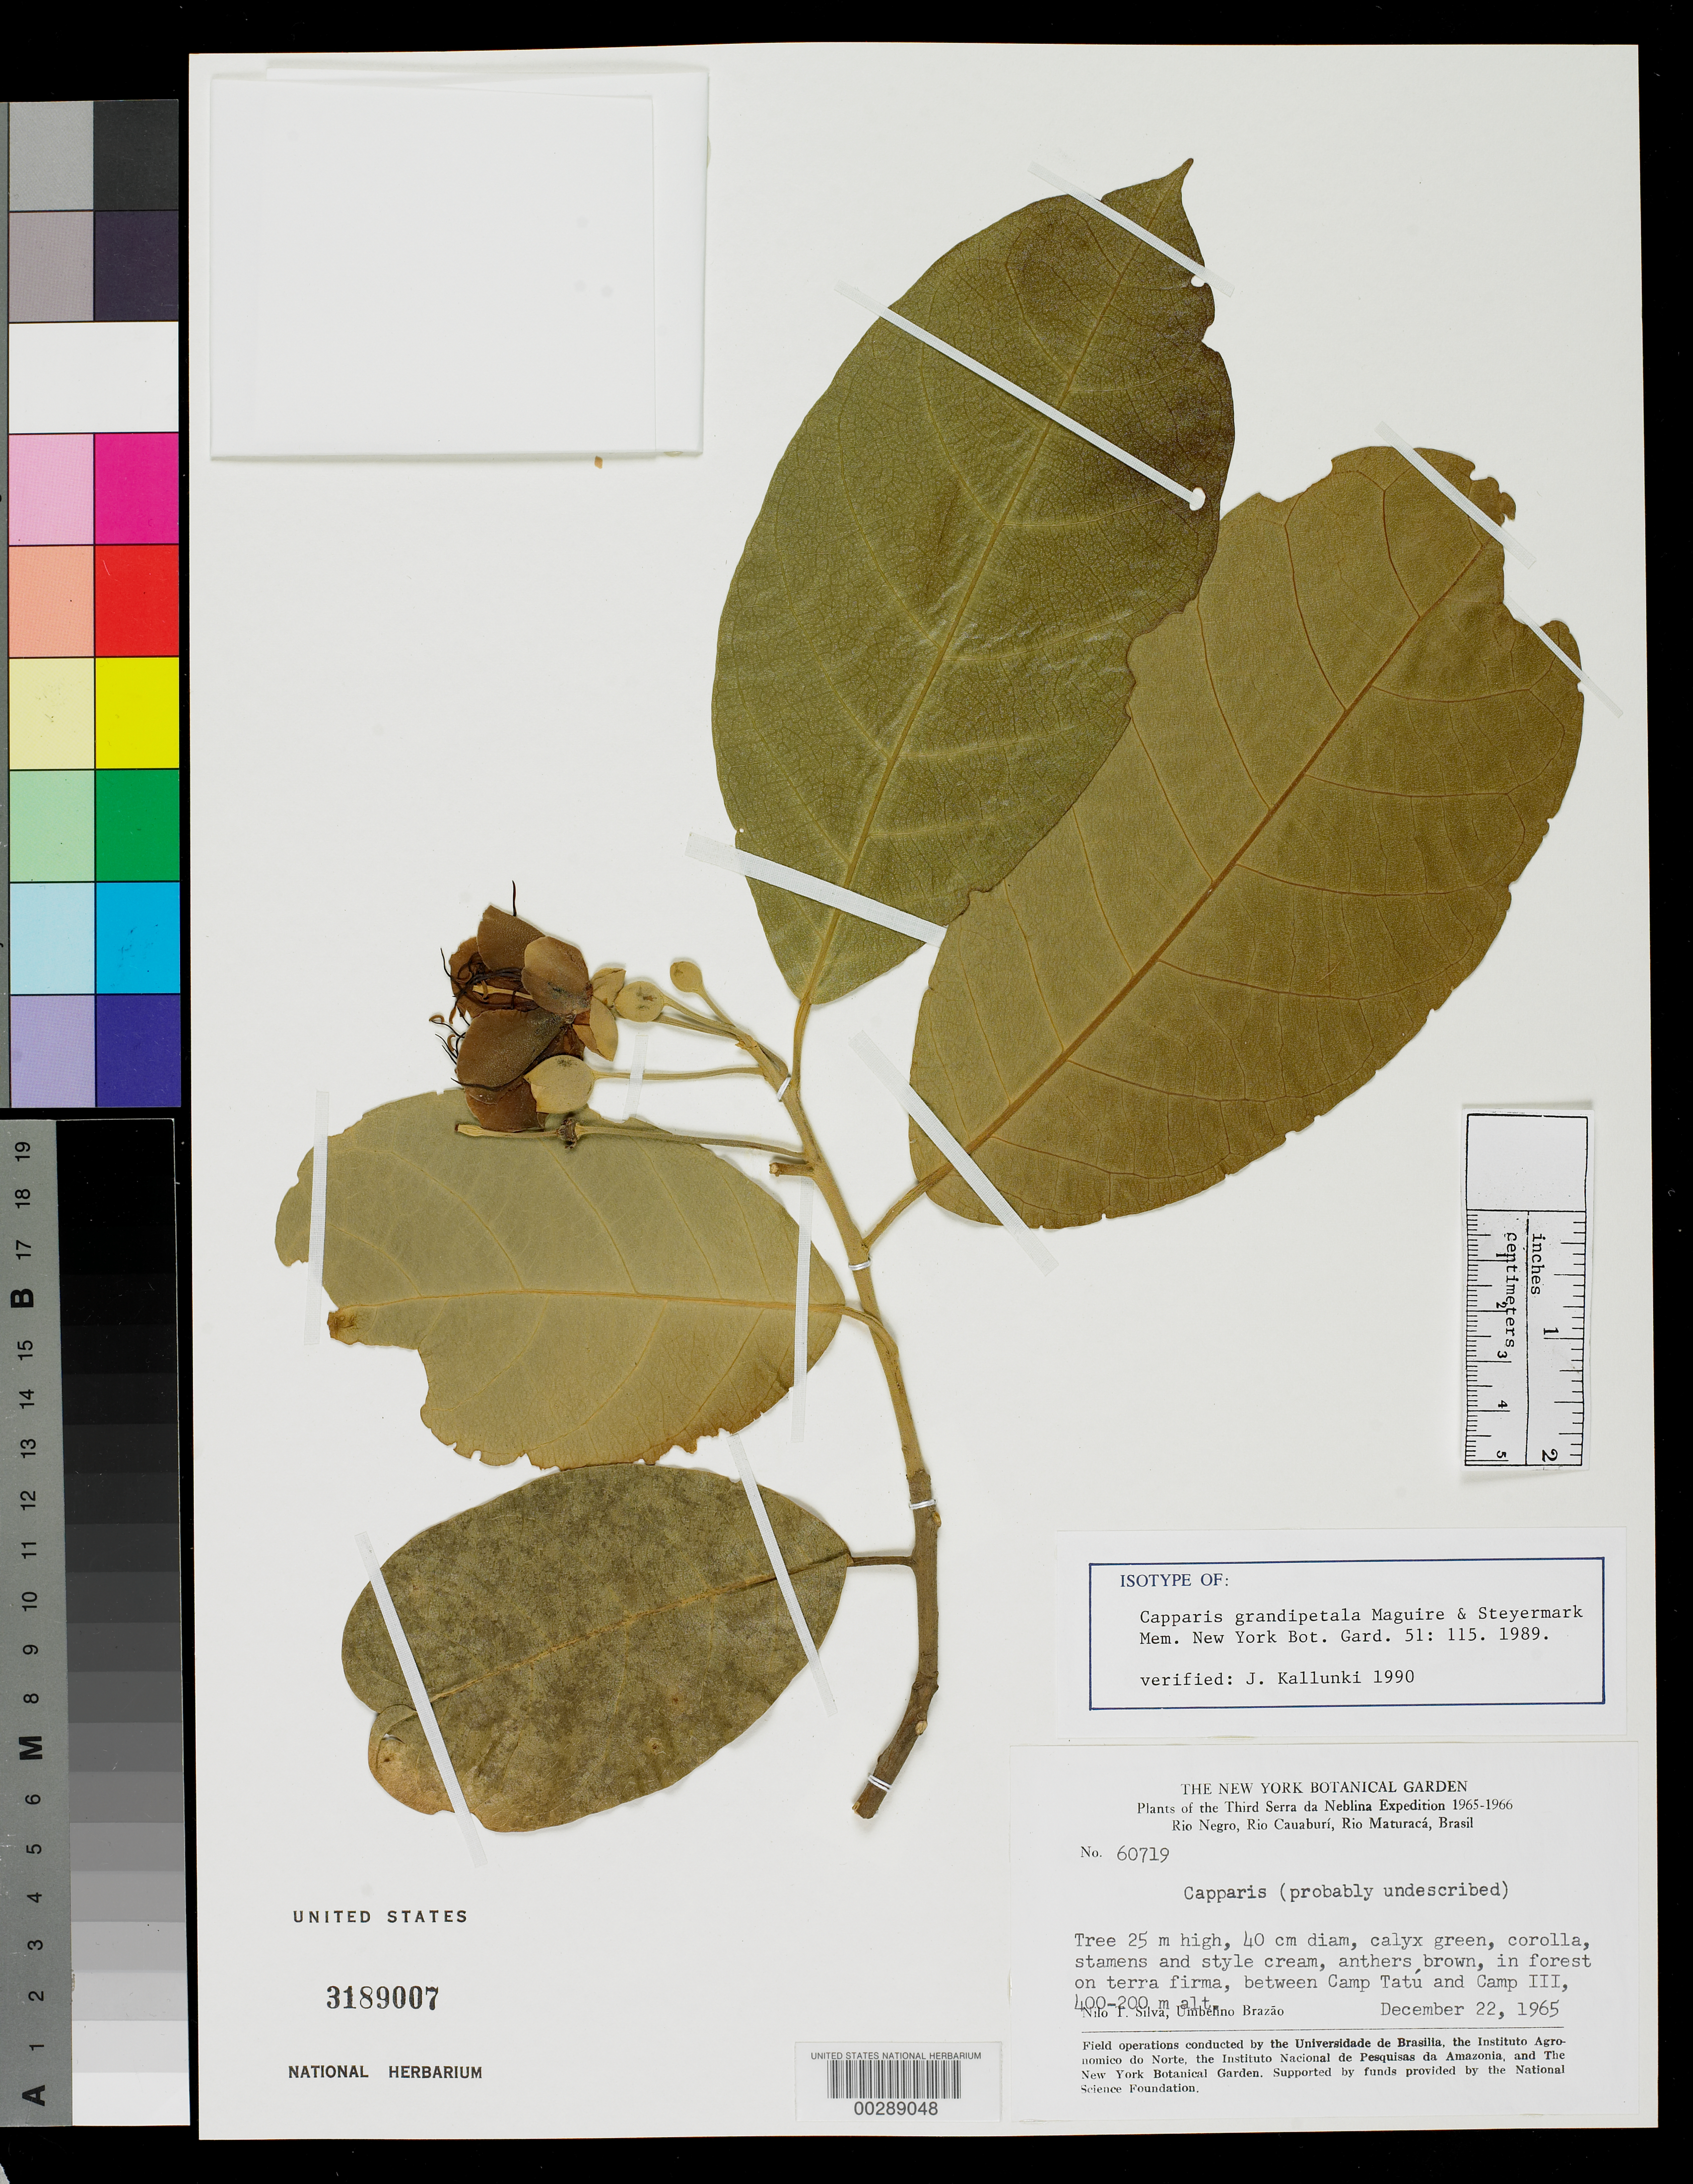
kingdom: Plantae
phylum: Tracheophyta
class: Magnoliopsida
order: Brassicales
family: Capparaceae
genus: Capparis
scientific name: Capparis grandipetala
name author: Maguire & Steyerm.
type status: Isotype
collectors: N. T. Silva & U. Brazão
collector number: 60719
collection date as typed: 22 Dec 1965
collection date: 1965-12-22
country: Brazil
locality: Serra da Neblina, Rio Negro, Rio Cauaburi, Rio Maturaca, between camp Tatu and camp III.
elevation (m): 200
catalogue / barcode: US 3189007